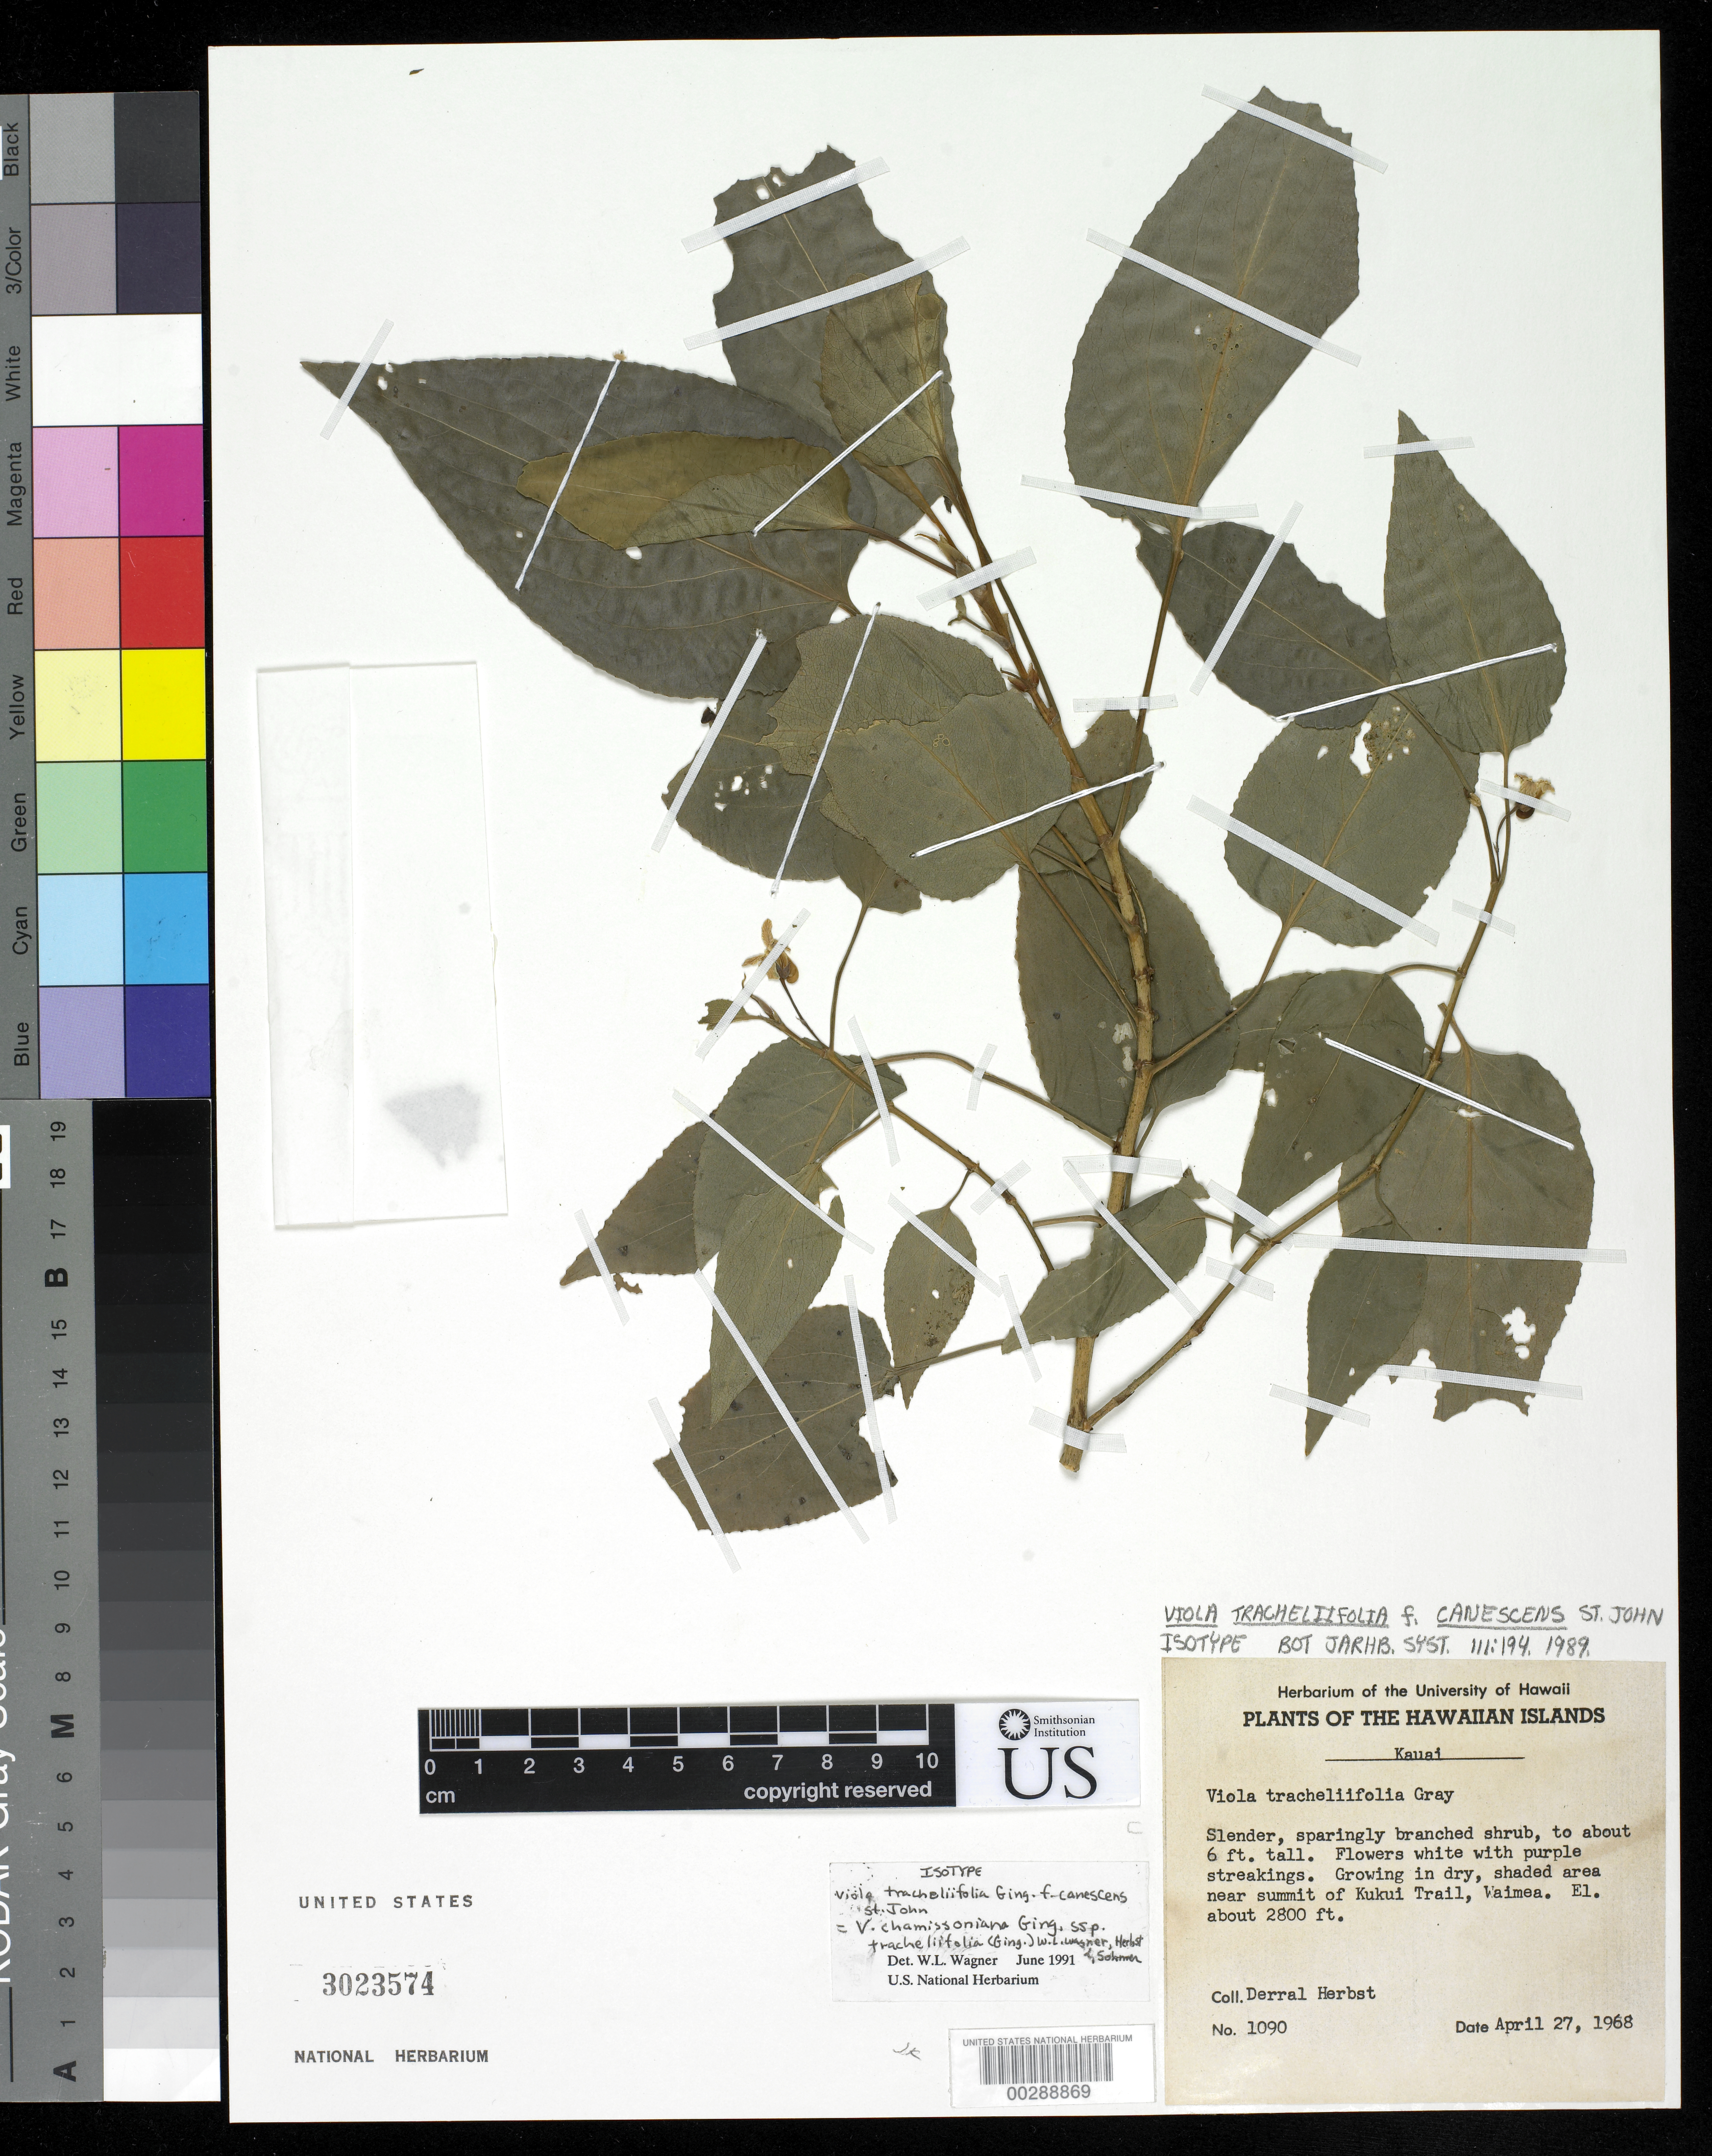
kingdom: Plantae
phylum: Tracheophyta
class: Magnoliopsida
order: Malpighiales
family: Violaceae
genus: Viola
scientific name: Viola tracheliifolia f. canescens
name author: H. St. John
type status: Isotype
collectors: D. R. Herbst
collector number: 1090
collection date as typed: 27 Apr 1968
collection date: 1968-04-27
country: United States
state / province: Hawaii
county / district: Kauai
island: Kaua'i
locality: Near summit of Kukui trail, Waimea.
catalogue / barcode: US 3023574